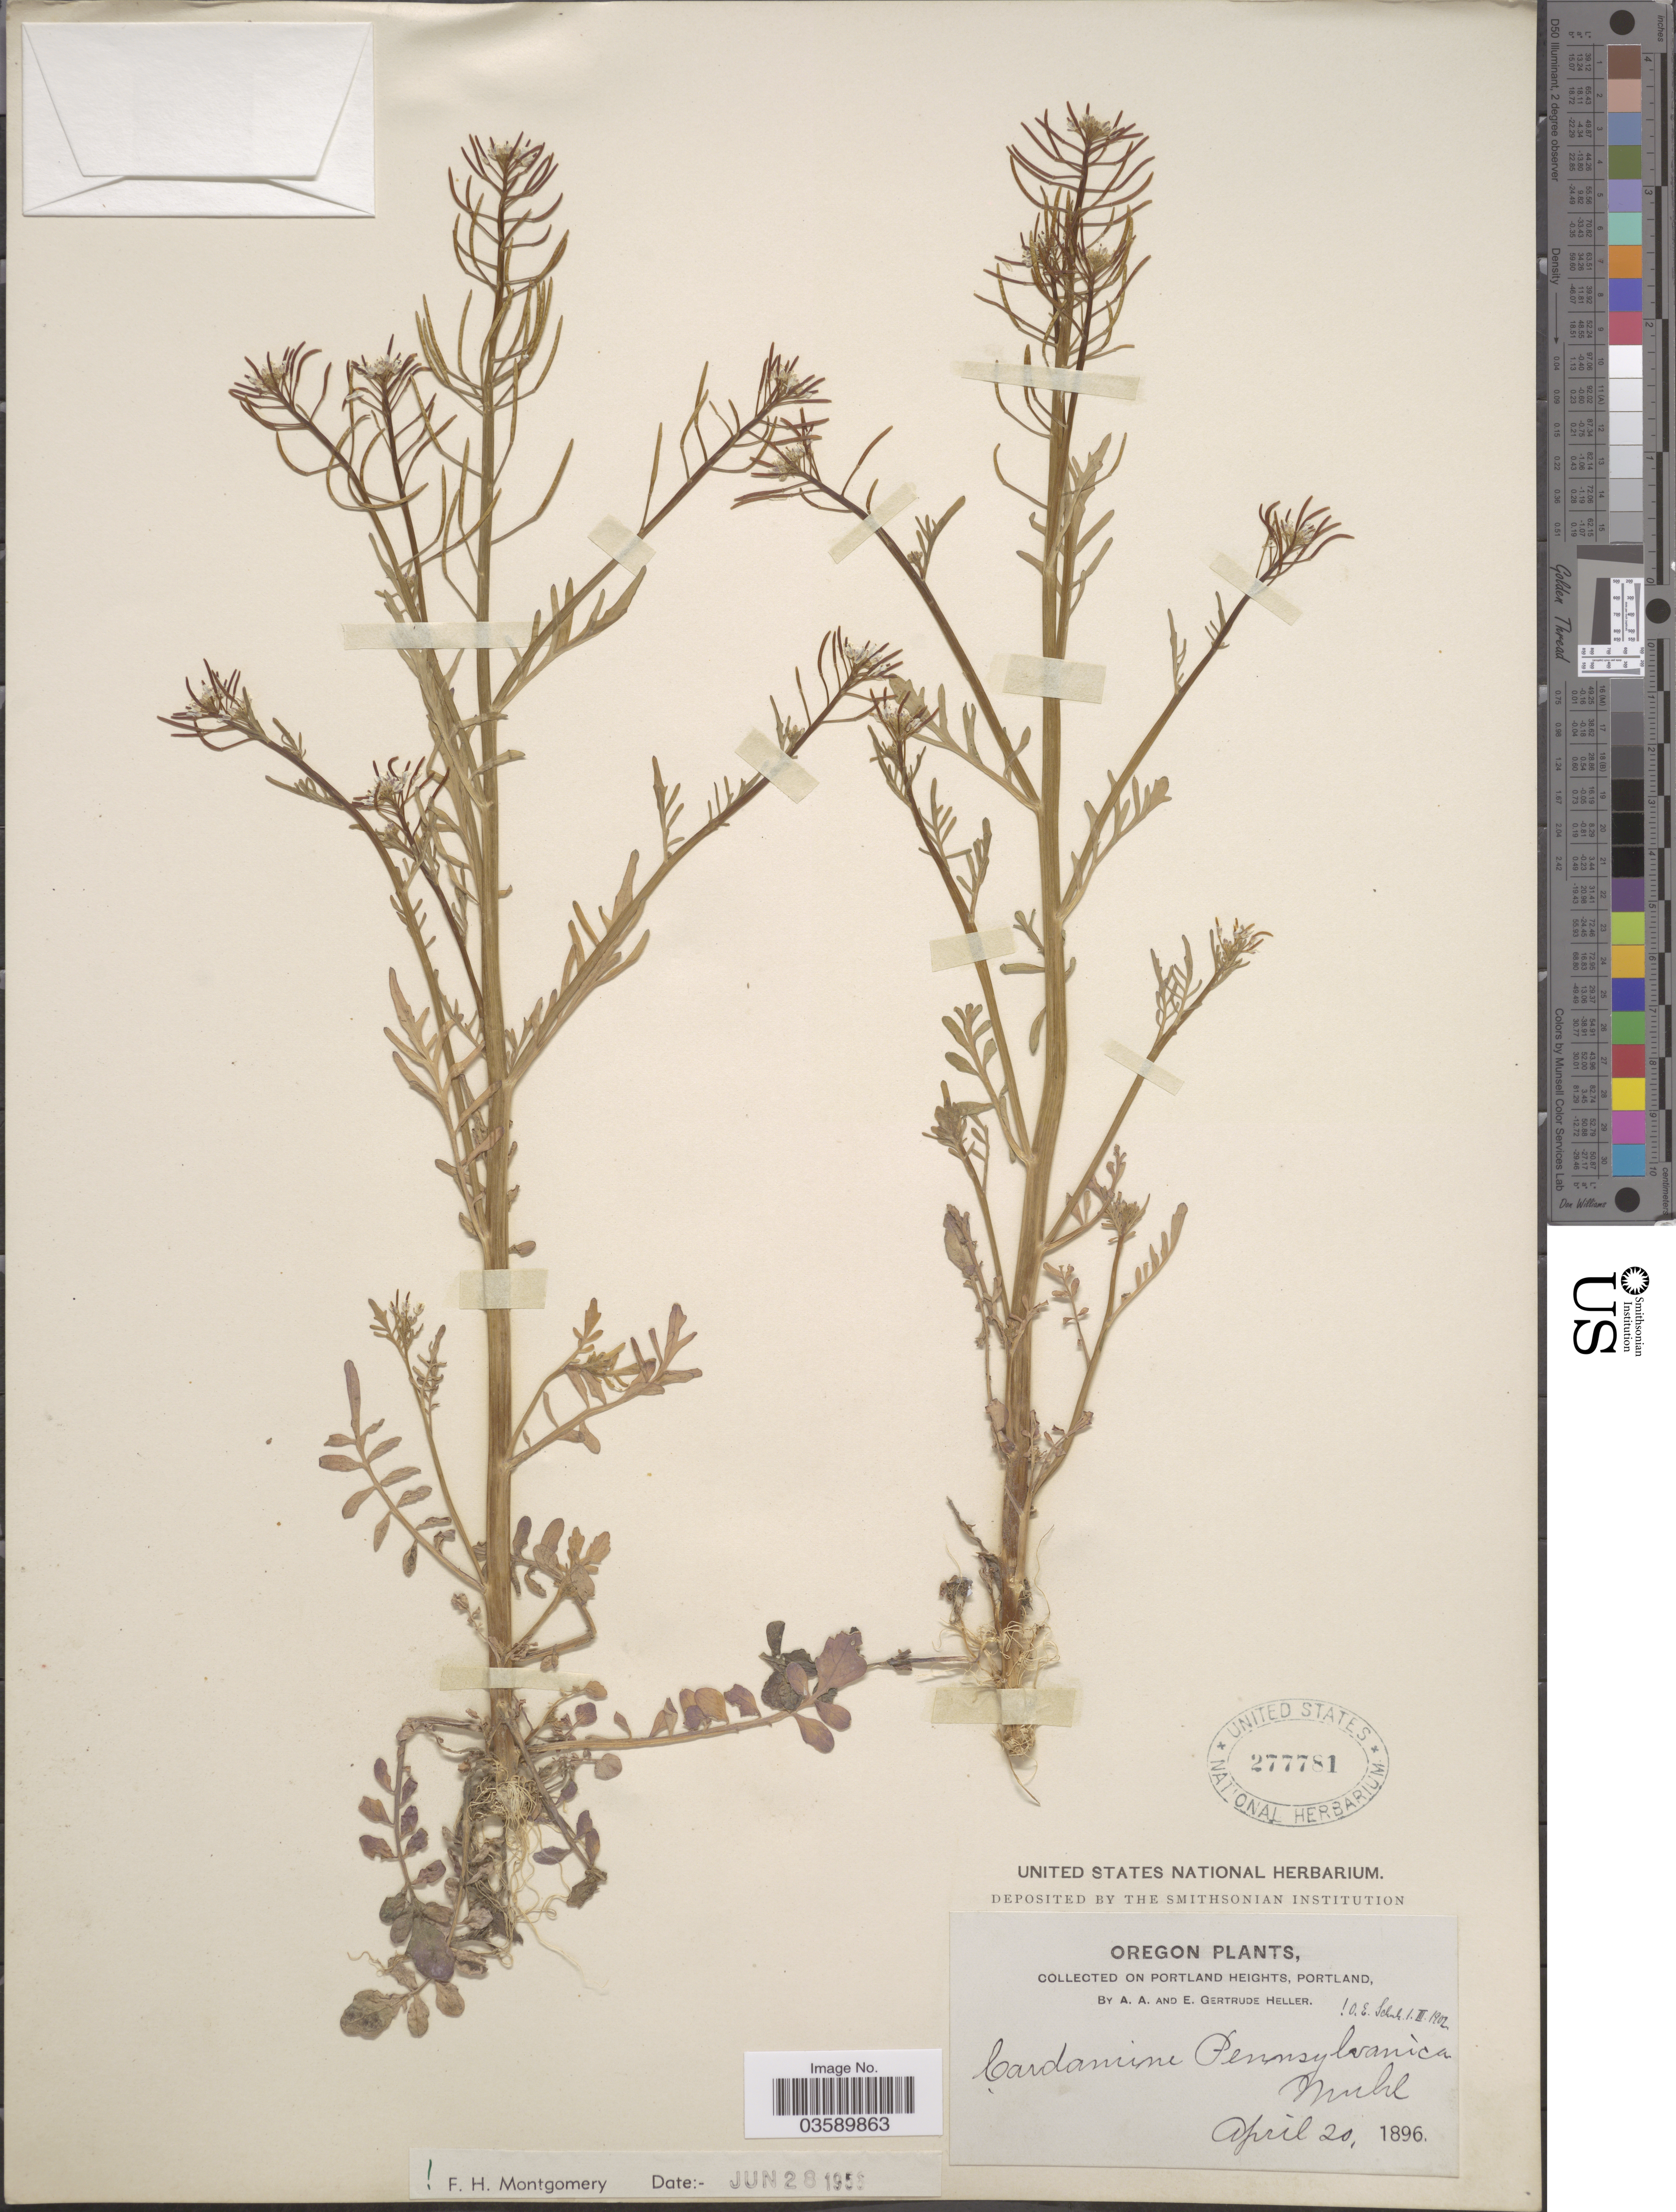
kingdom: Plantae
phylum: Tracheophyta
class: Magnoliopsida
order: Brassicales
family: Brassicaceae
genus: Cardamine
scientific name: Cardamine pensylvanica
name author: Muhl. ex Willd.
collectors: A. A. Heller & E. G. Heller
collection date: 1896-04-20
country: United States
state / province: Oregon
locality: On Portland Heights, Portland.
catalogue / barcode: US 277781